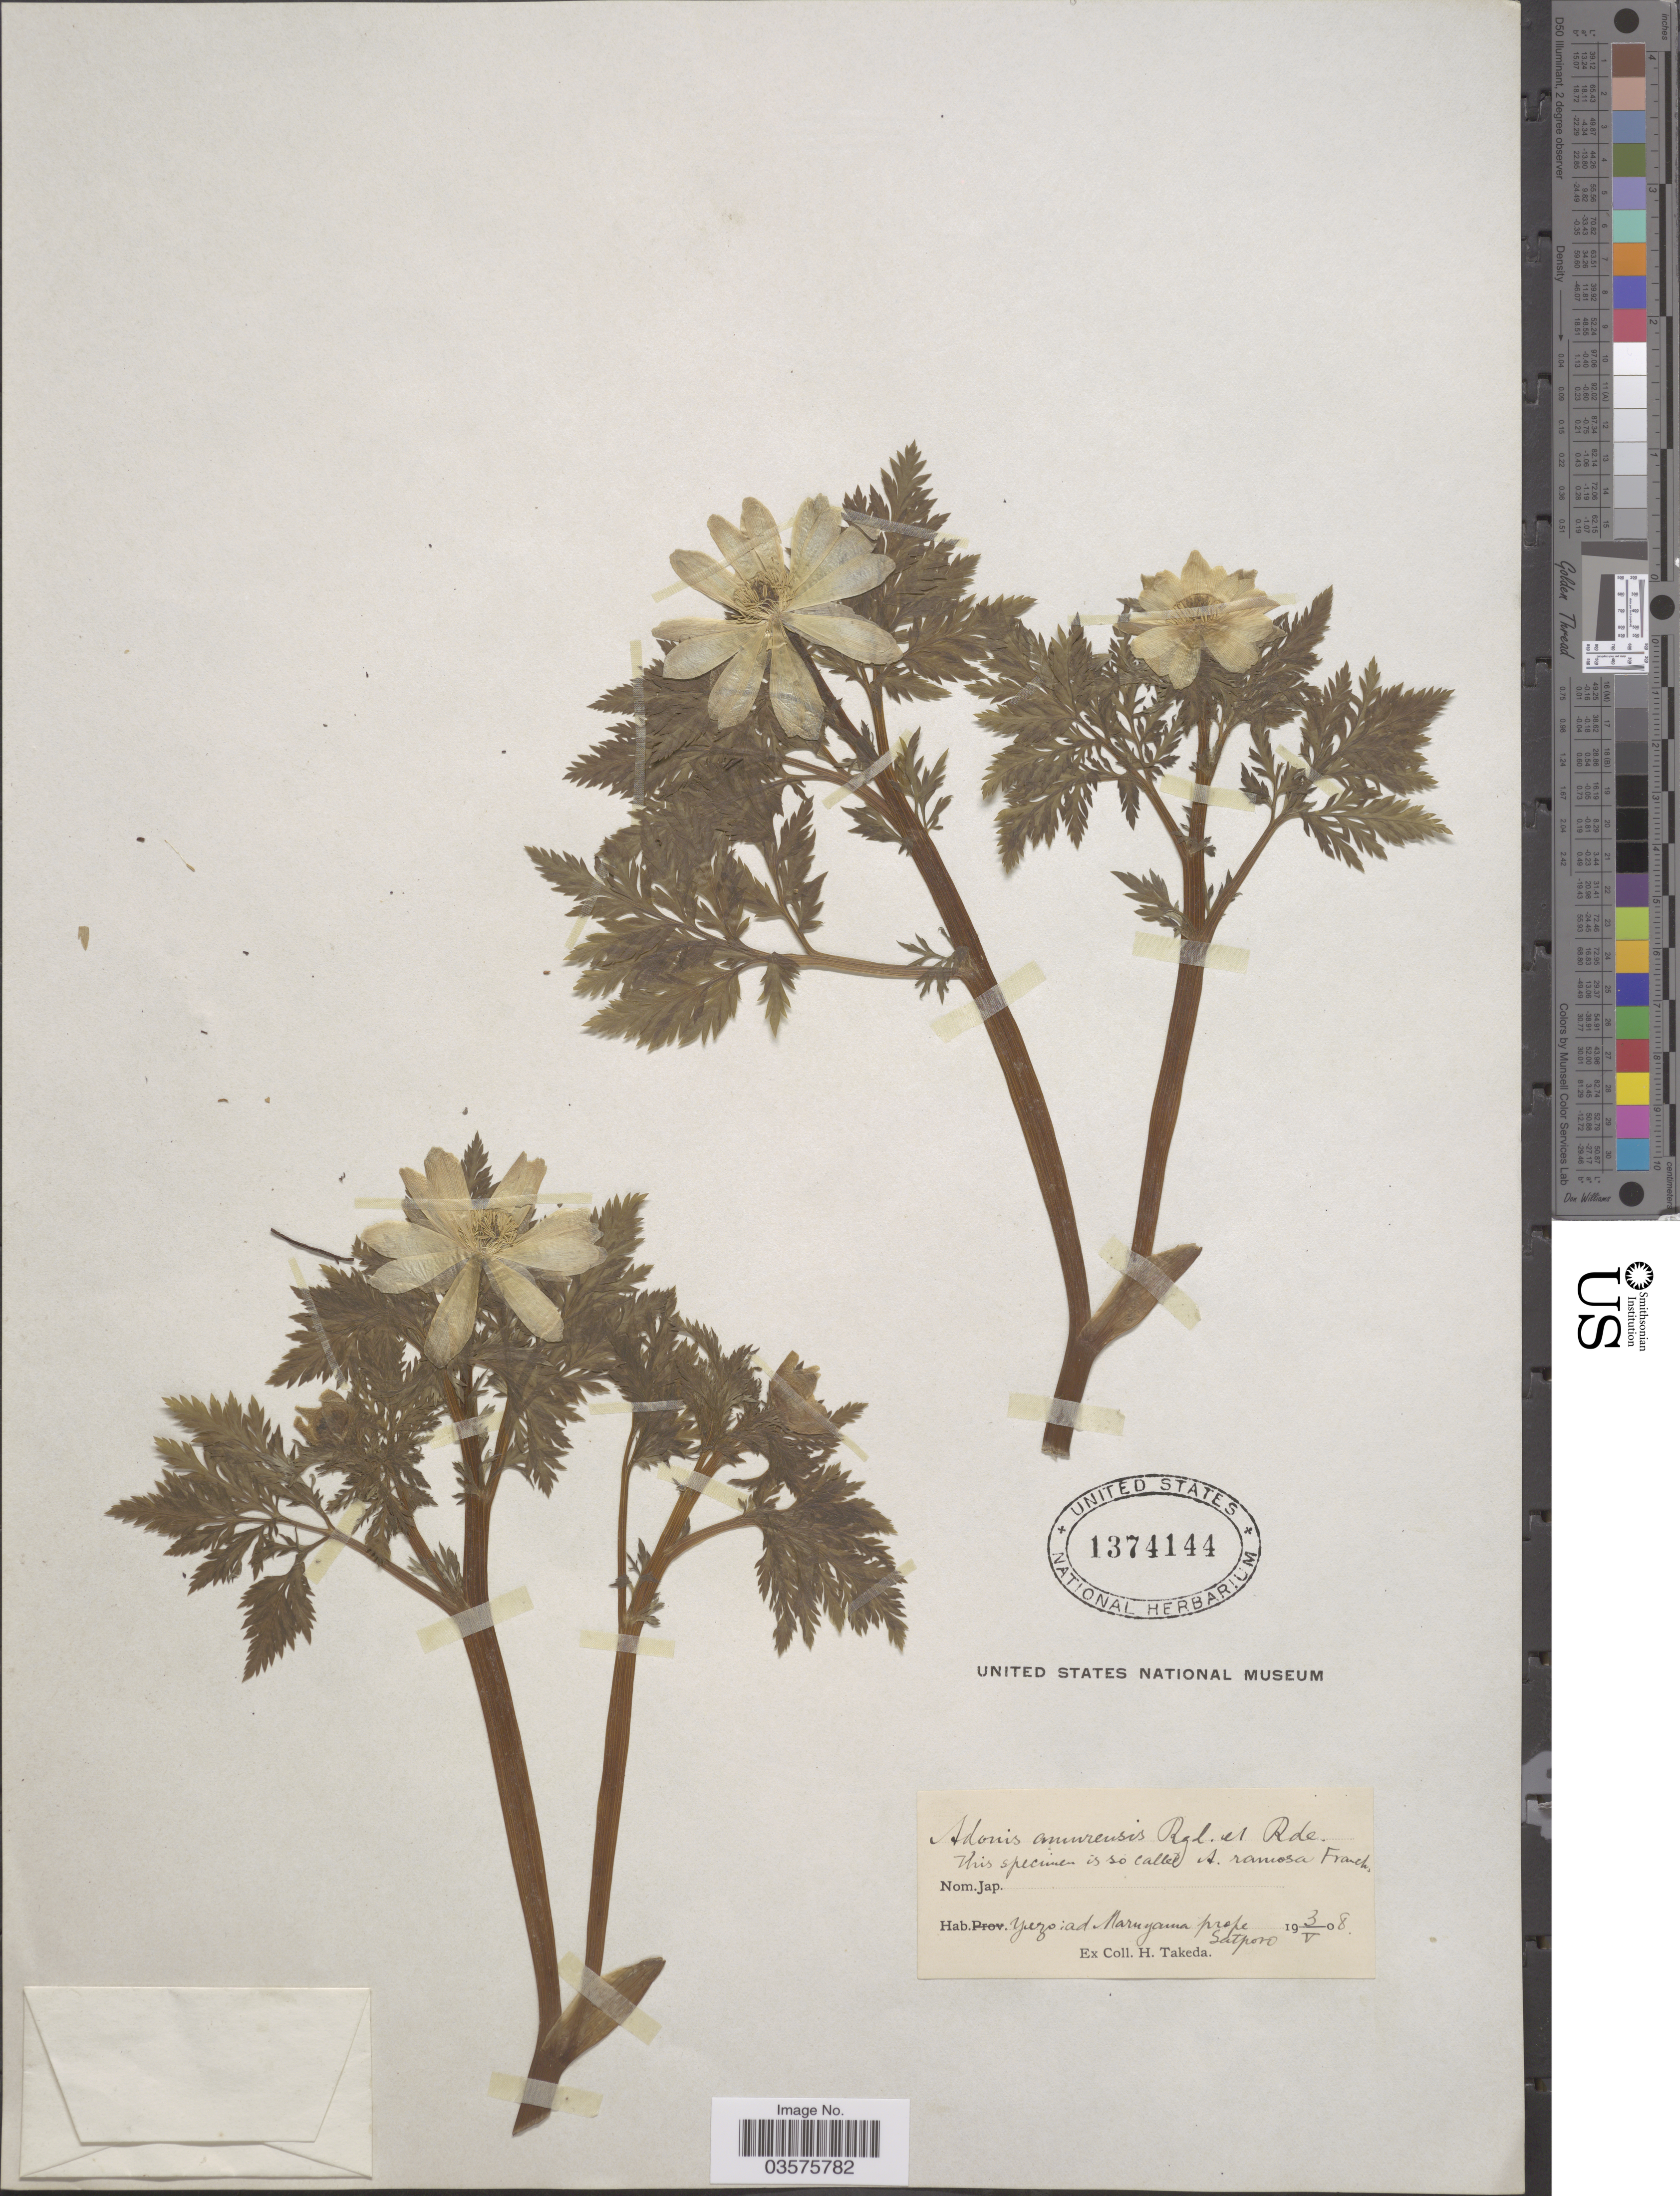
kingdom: Plantae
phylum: Tracheophyta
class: Magnoliopsida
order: Ranunculales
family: Ranunculaceae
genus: Adonis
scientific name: Adonis amurensis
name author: Regel & Radde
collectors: H. Takeda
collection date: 1908-05-03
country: Japan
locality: Yuzo iad Naruyama prope Satporo.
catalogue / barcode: US 1374144